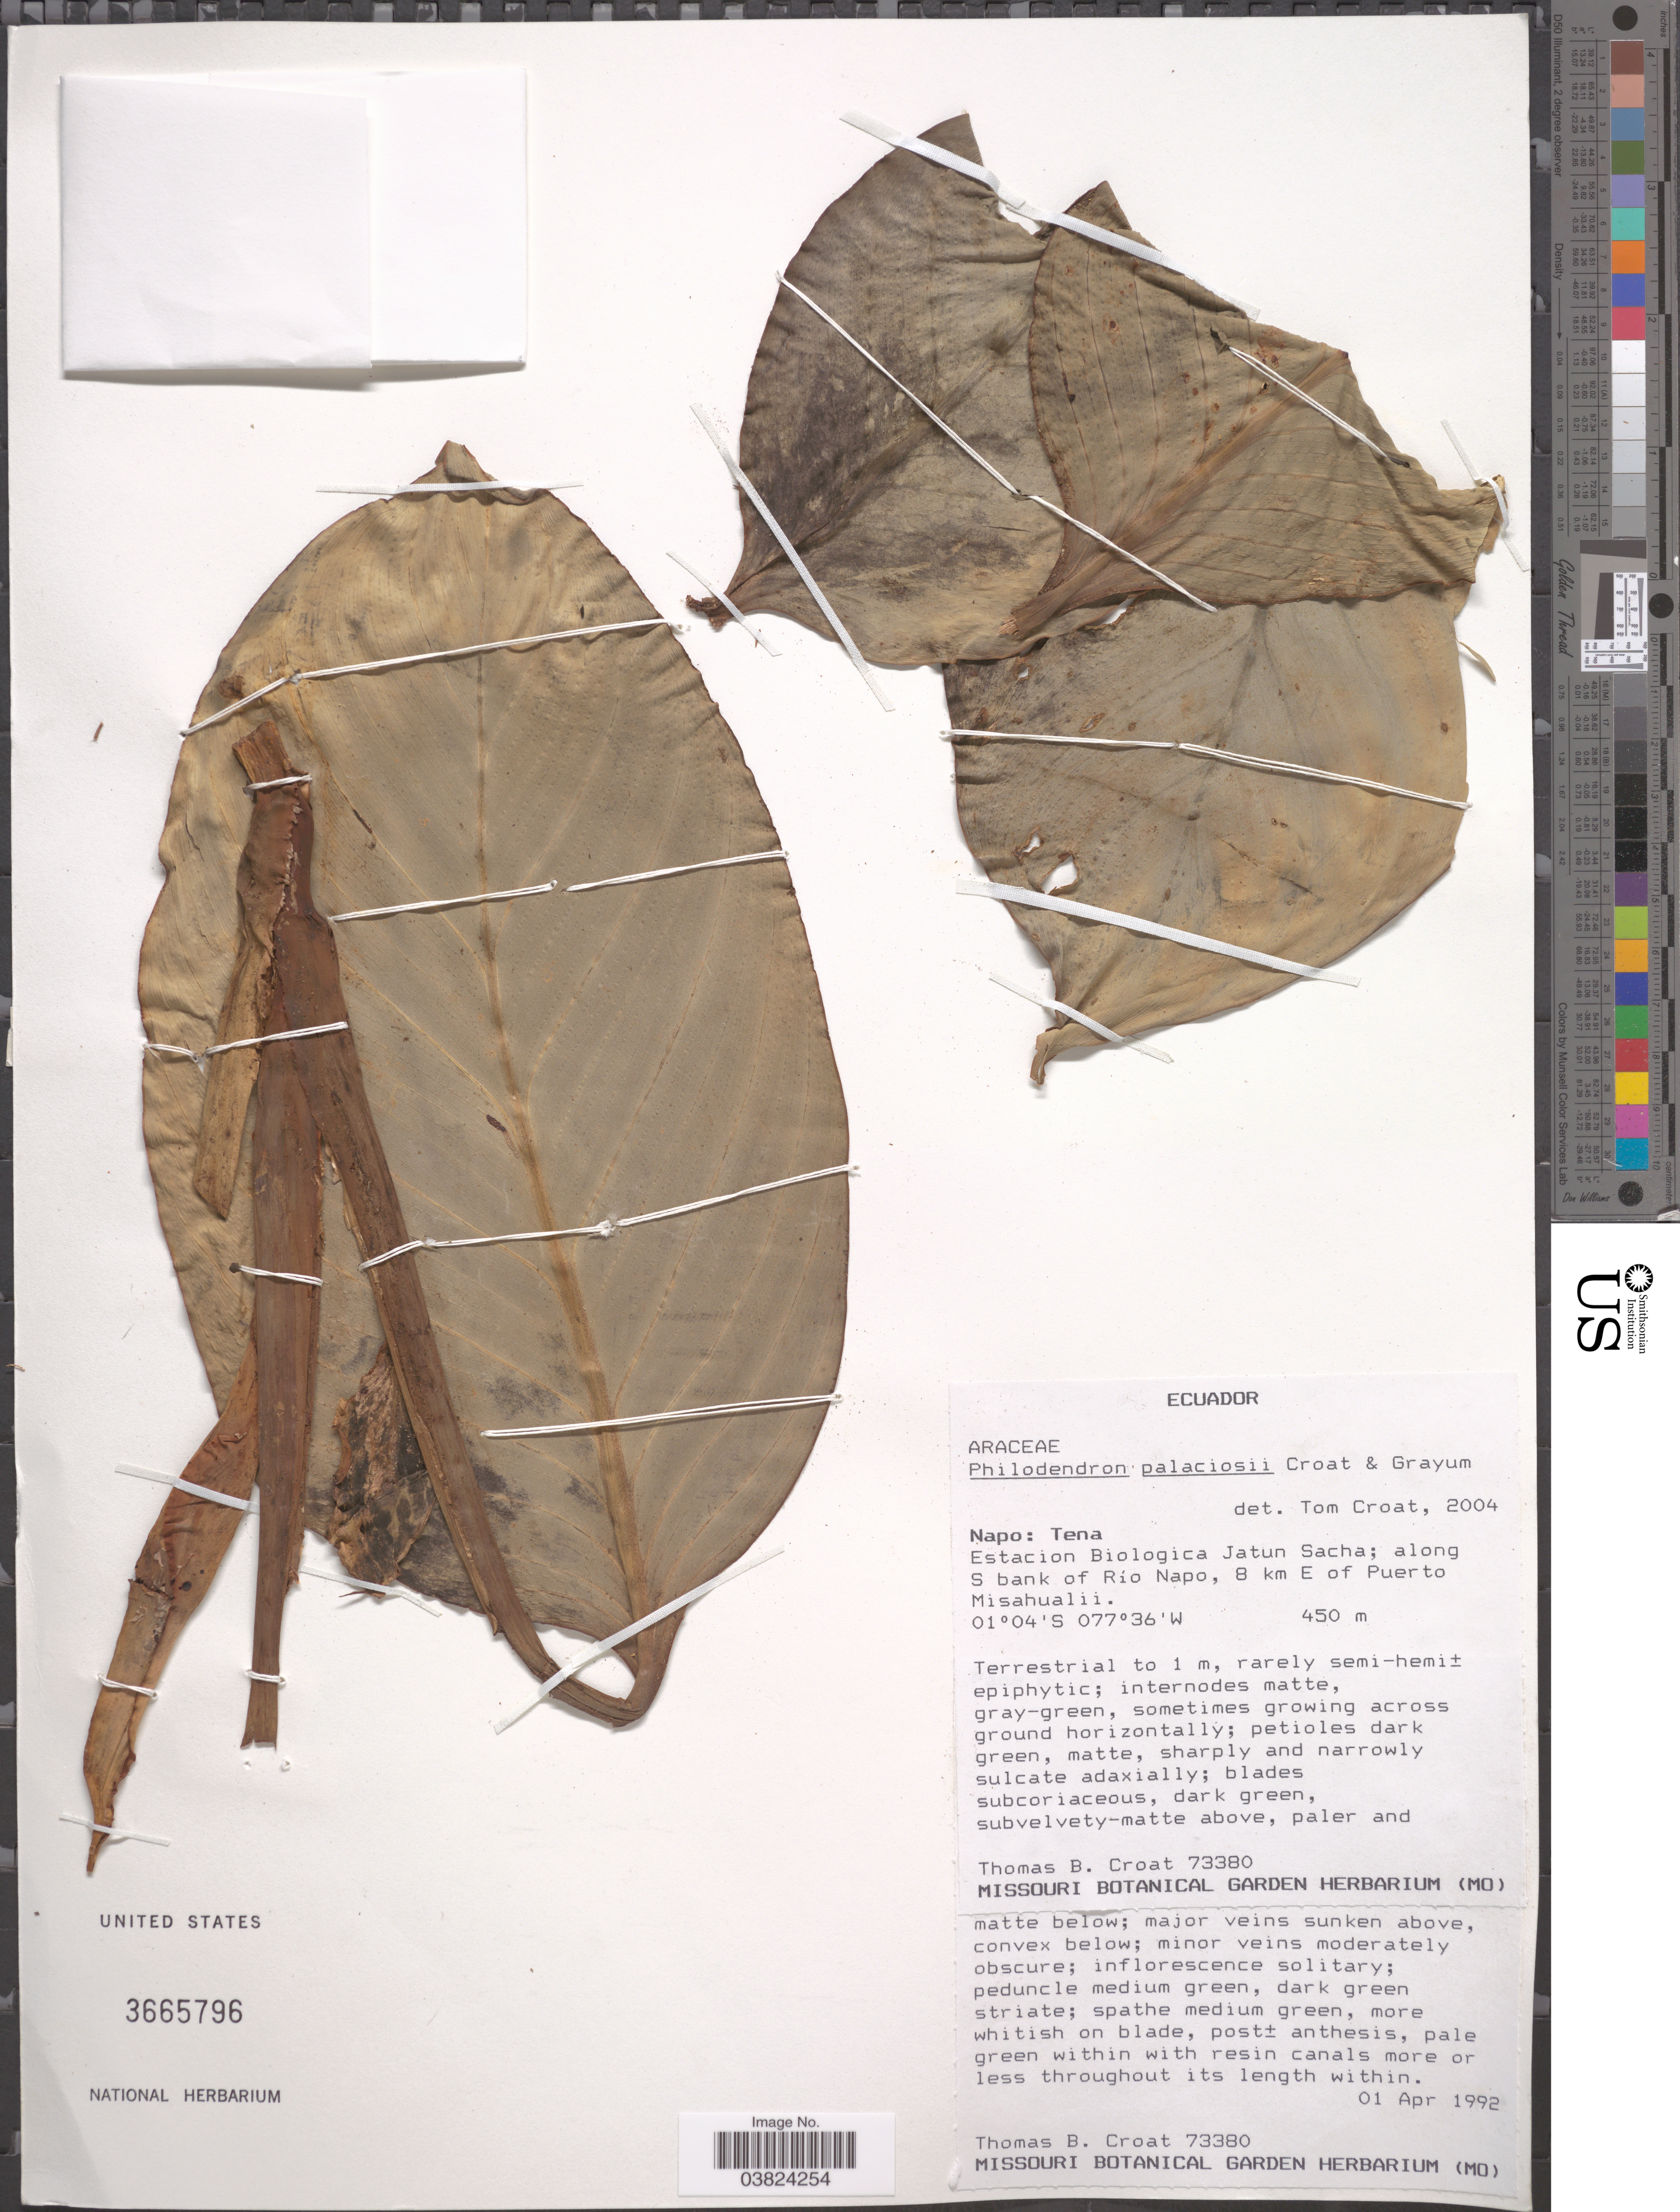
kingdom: Plantae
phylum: Tracheophyta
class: Liliopsida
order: Alismatales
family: Araceae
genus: Philodendron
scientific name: Philodendron palaciosii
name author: Croat & Grayum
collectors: T. B. Croat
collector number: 73380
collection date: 1992-04-01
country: Ecuador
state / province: Napo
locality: Tena. Estacion Biologica Jatun Sacha; along S bank of Río Napo, 8 km E of Puerto Misahualli.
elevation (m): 450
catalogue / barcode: US 3665796